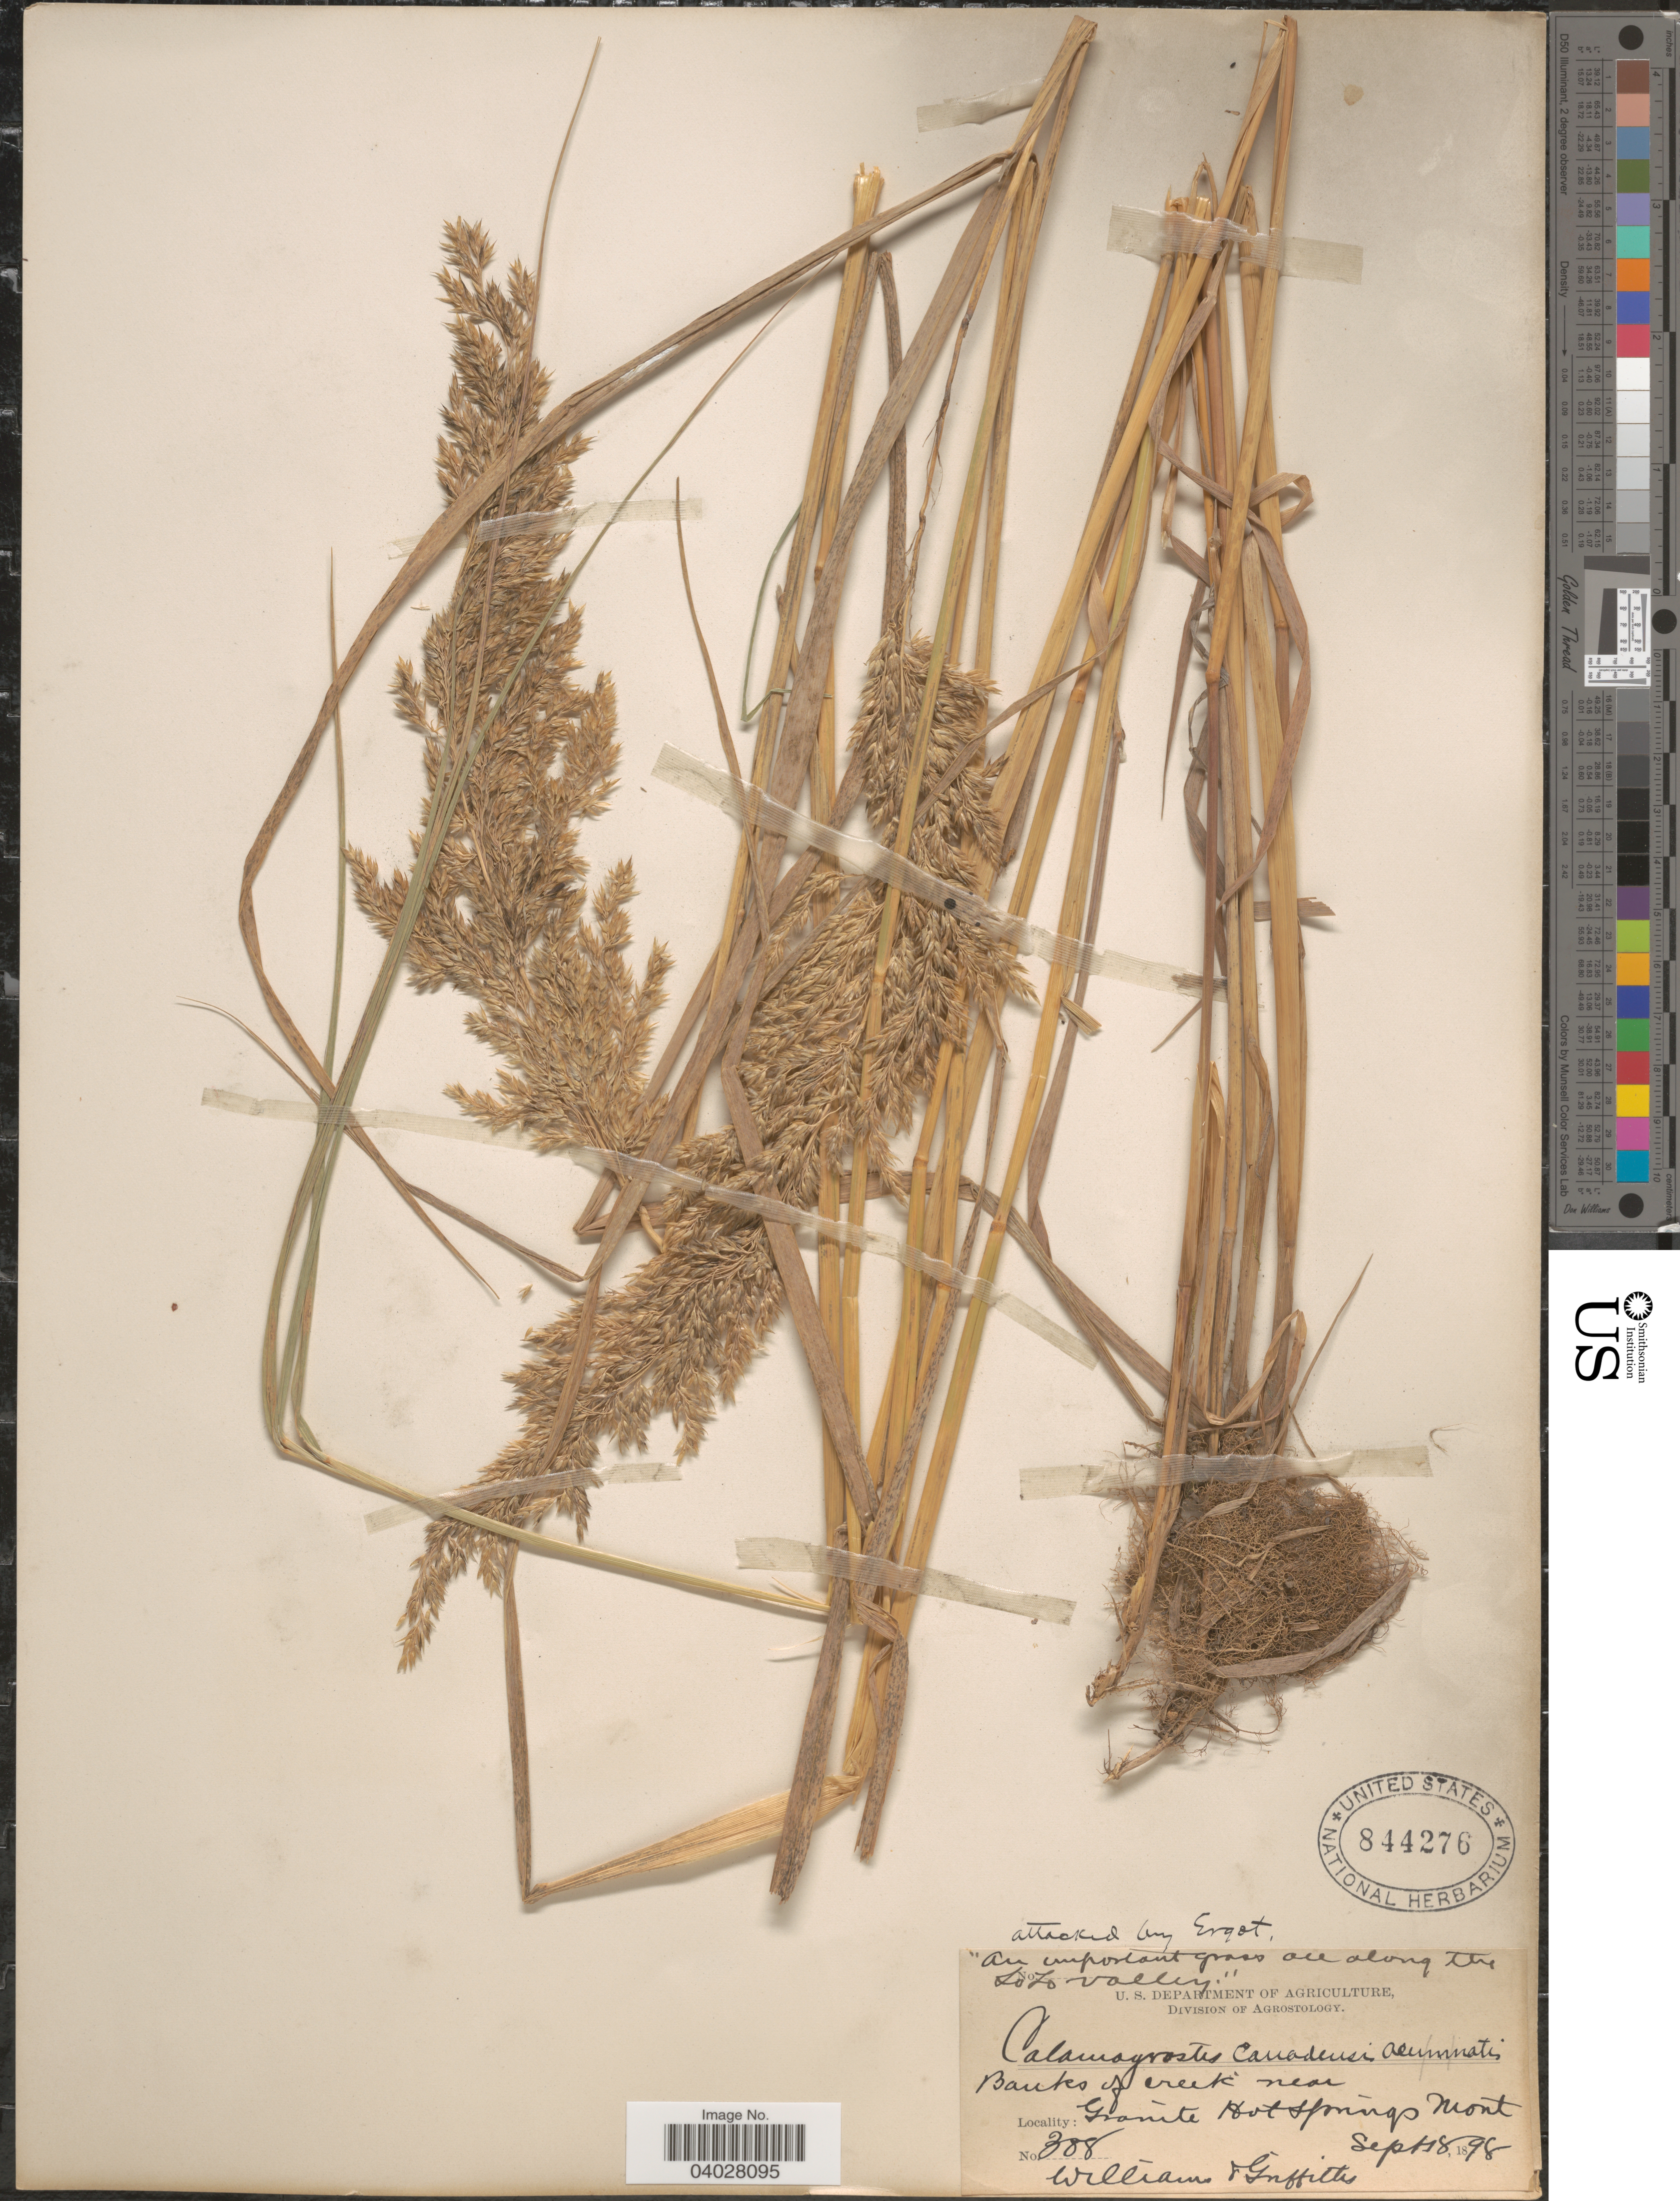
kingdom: Plantae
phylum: Tracheophyta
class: Liliopsida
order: Poales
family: Poaceae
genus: Calamagrostis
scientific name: Calamagrostis canadensis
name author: (Michx.) P. Beauv.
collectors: -- Williams & -- Griffiths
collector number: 388*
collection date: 1898-09-18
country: United States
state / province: Montana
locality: Banks of creek near Granite Hot Springs.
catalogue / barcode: US 844276